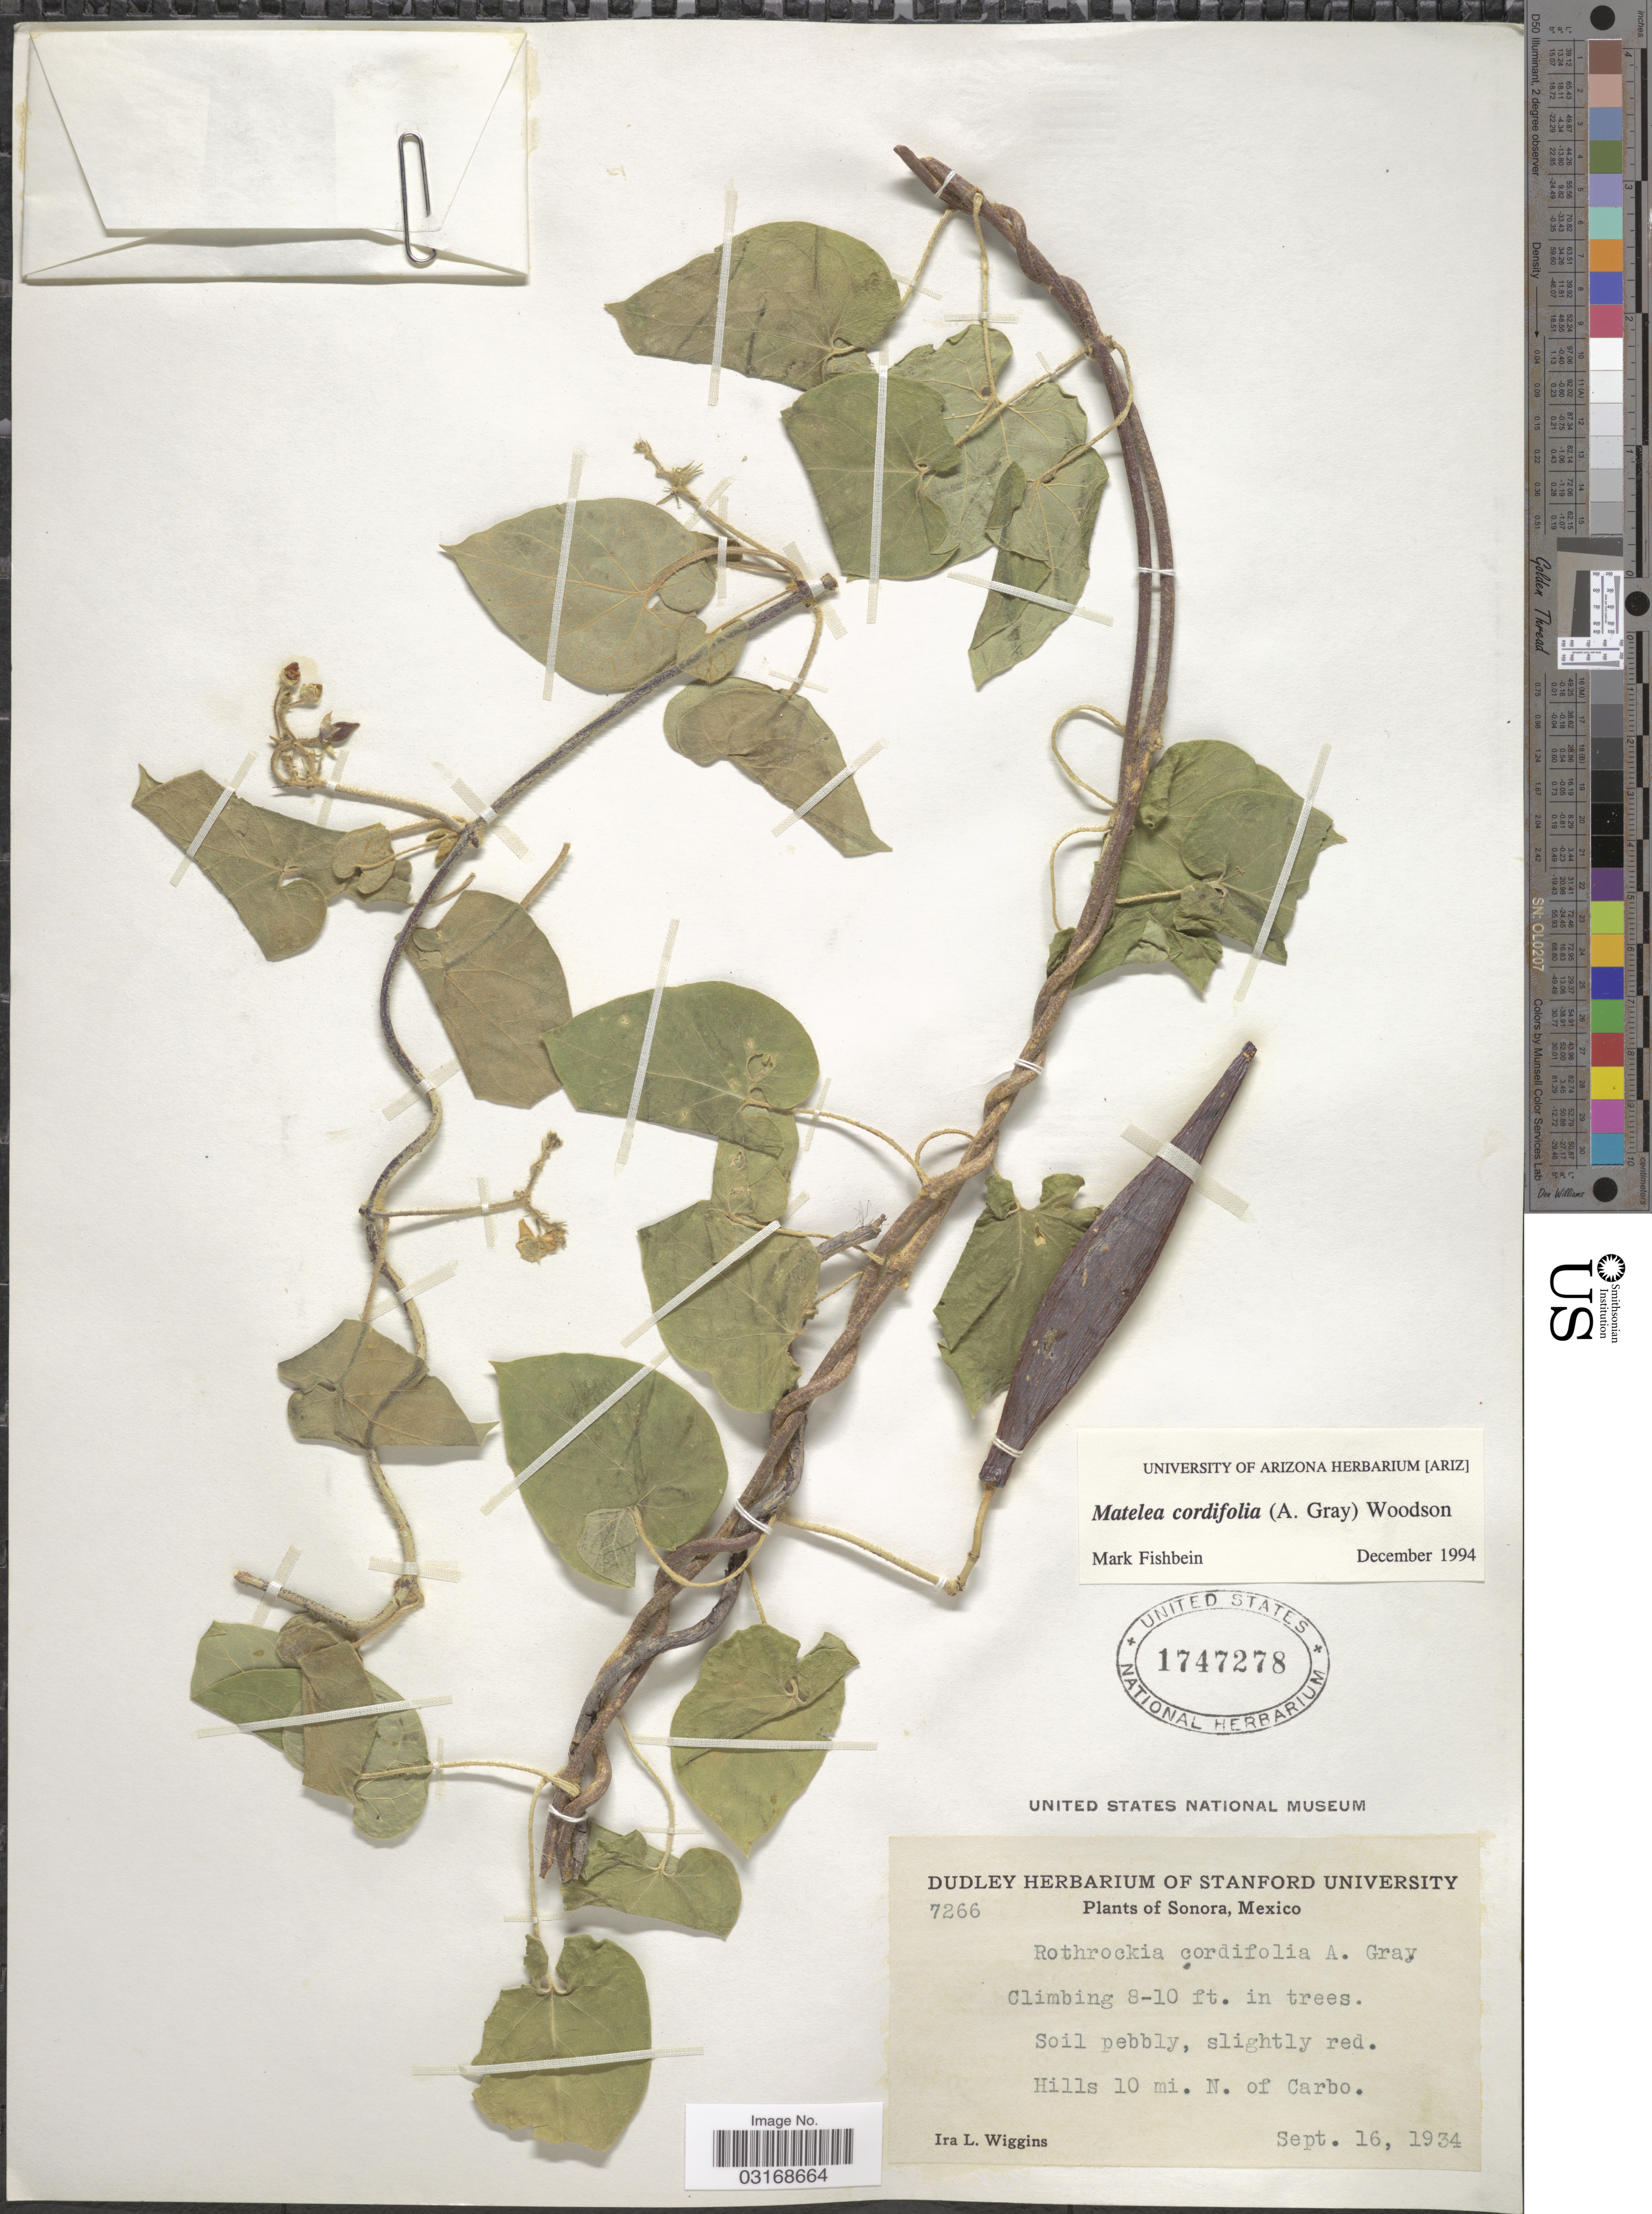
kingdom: Plantae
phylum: Tracheophyta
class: Magnoliopsida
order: Gentianales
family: Apocynaceae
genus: Matelea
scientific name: Matelea cordifolia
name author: (A. Gray) Woodson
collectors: I. L. Wiggins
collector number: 7266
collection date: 1934-09-16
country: Mexico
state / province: Sonora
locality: Hills 10 mi. N. of Carbo.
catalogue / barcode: US 1747278